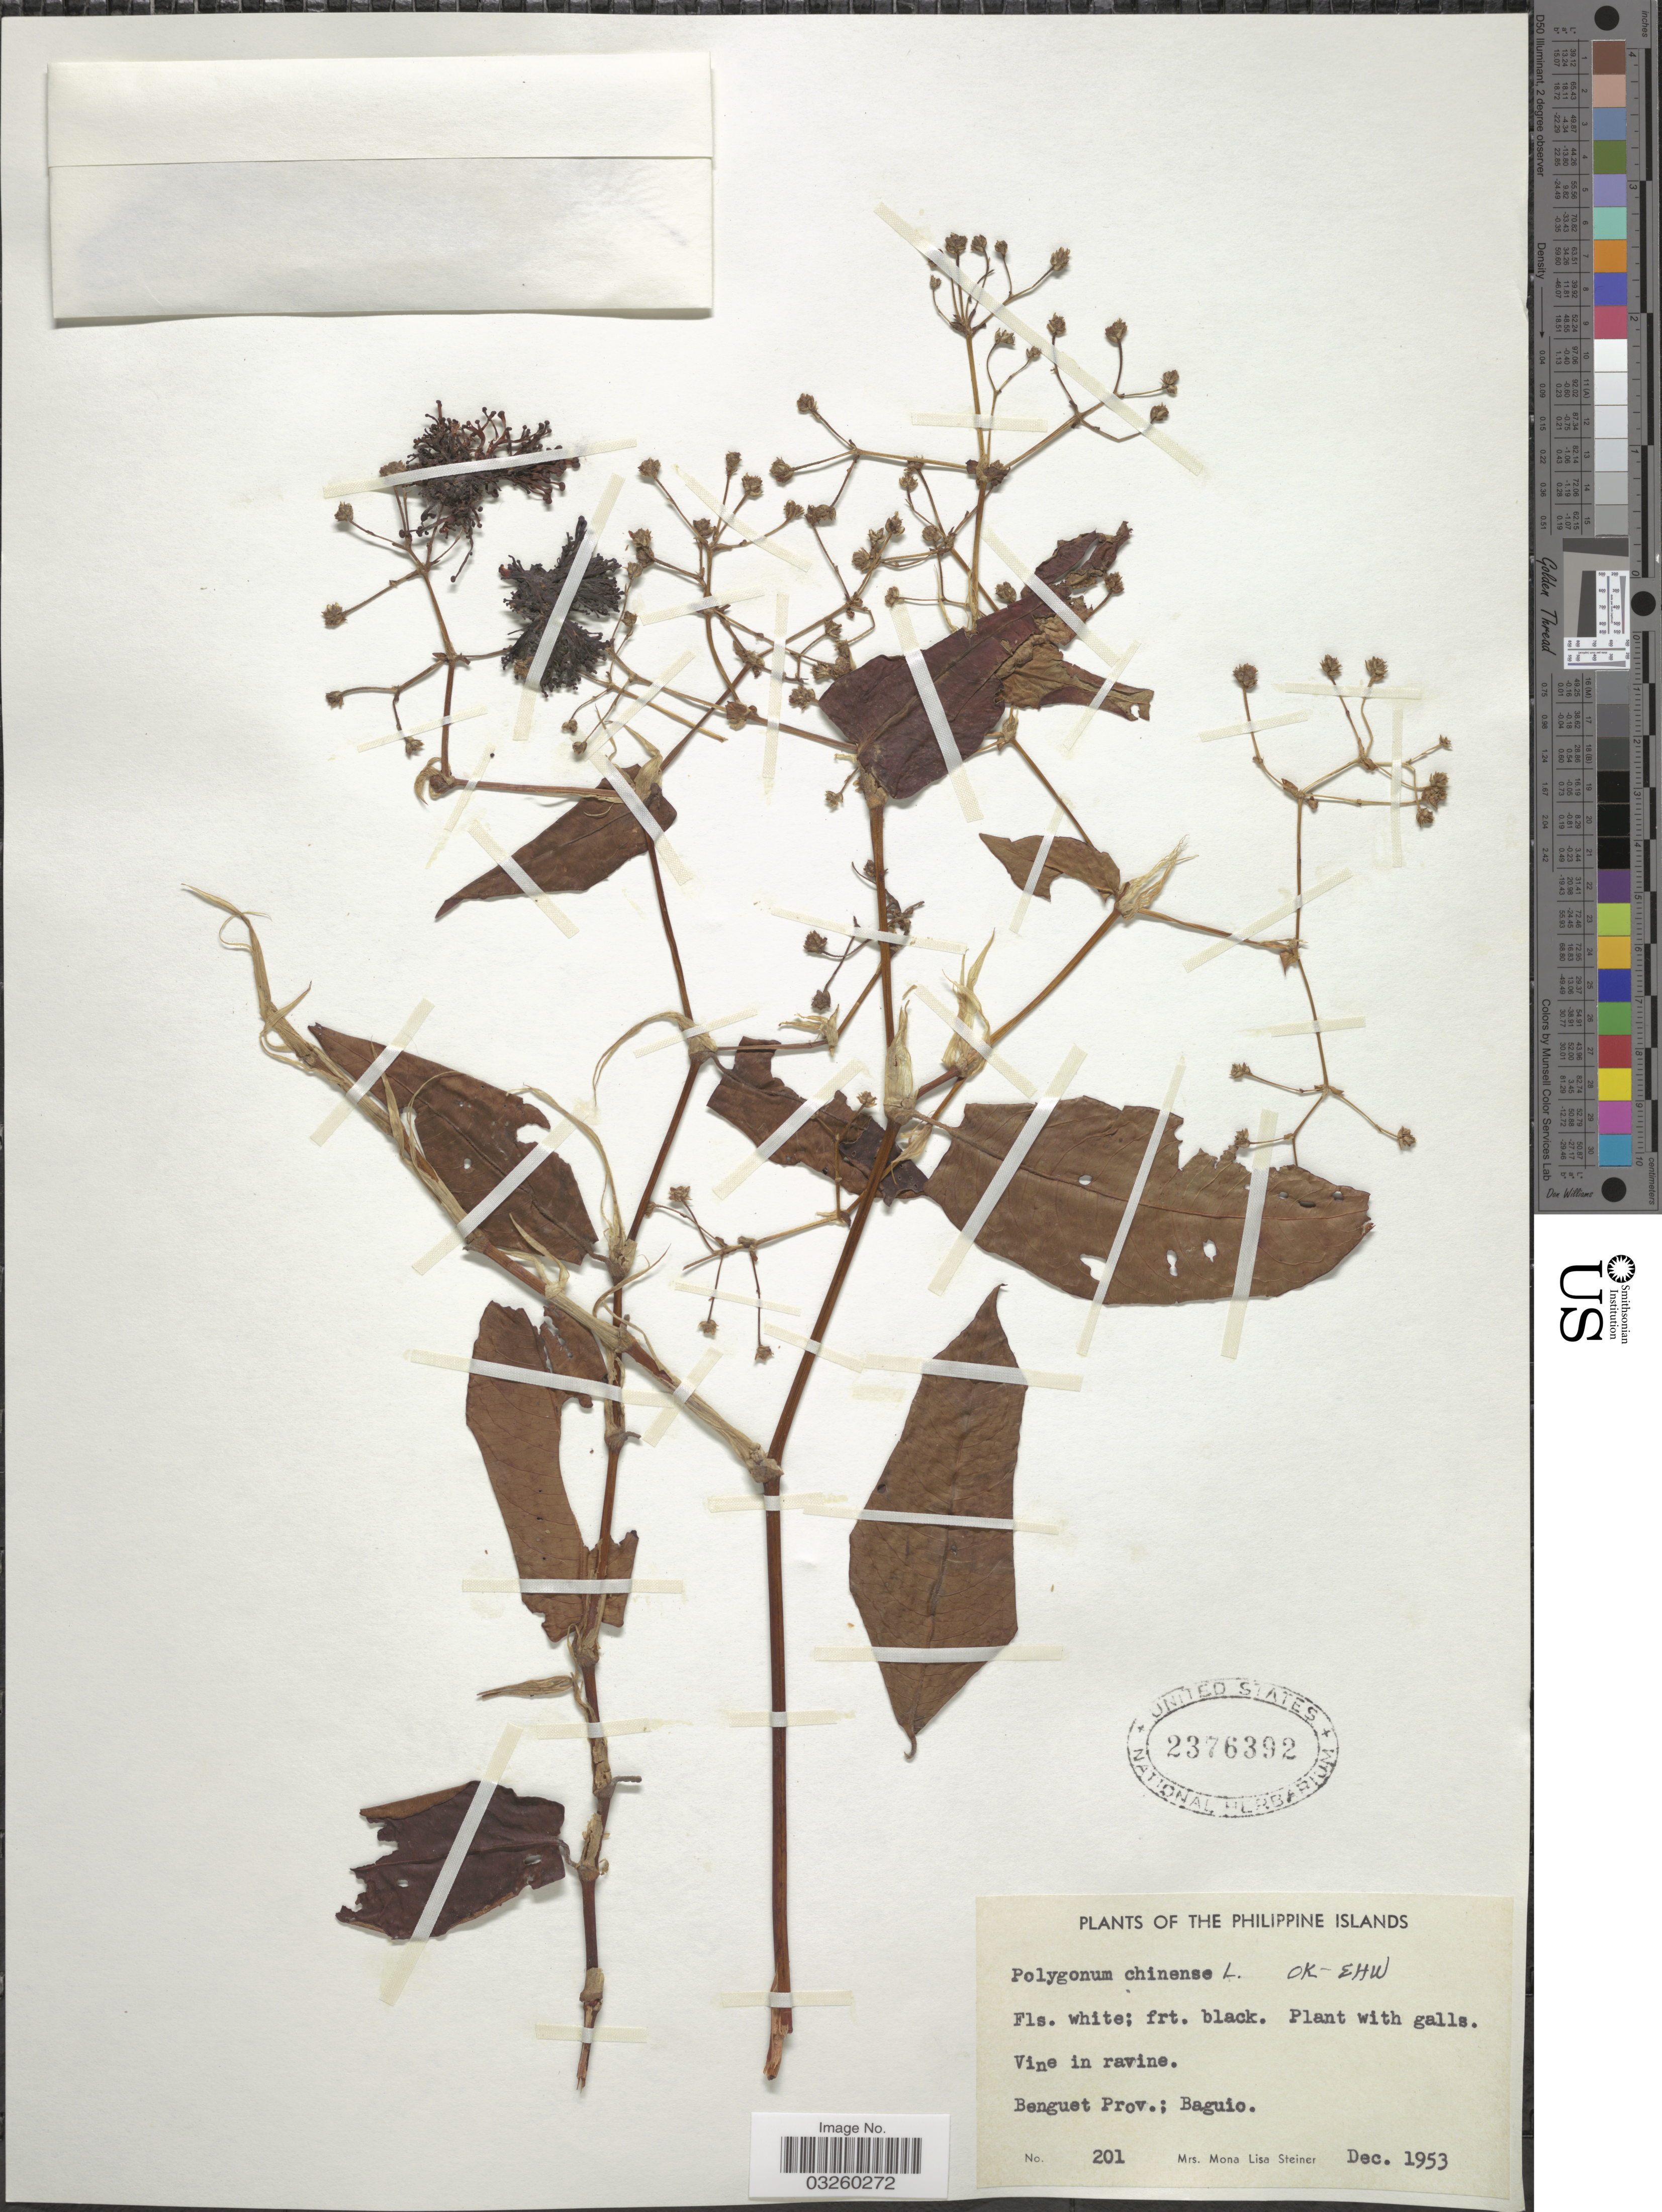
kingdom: Plantae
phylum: Tracheophyta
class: Magnoliopsida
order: Caryophyllales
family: Polygonaceae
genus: Polygonum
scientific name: Polygonum chinense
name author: L.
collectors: M. Steiner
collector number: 201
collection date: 1953-12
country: Philippines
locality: Philippine Islands. Benguet Prov.: Baguio.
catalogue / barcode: US 2376392